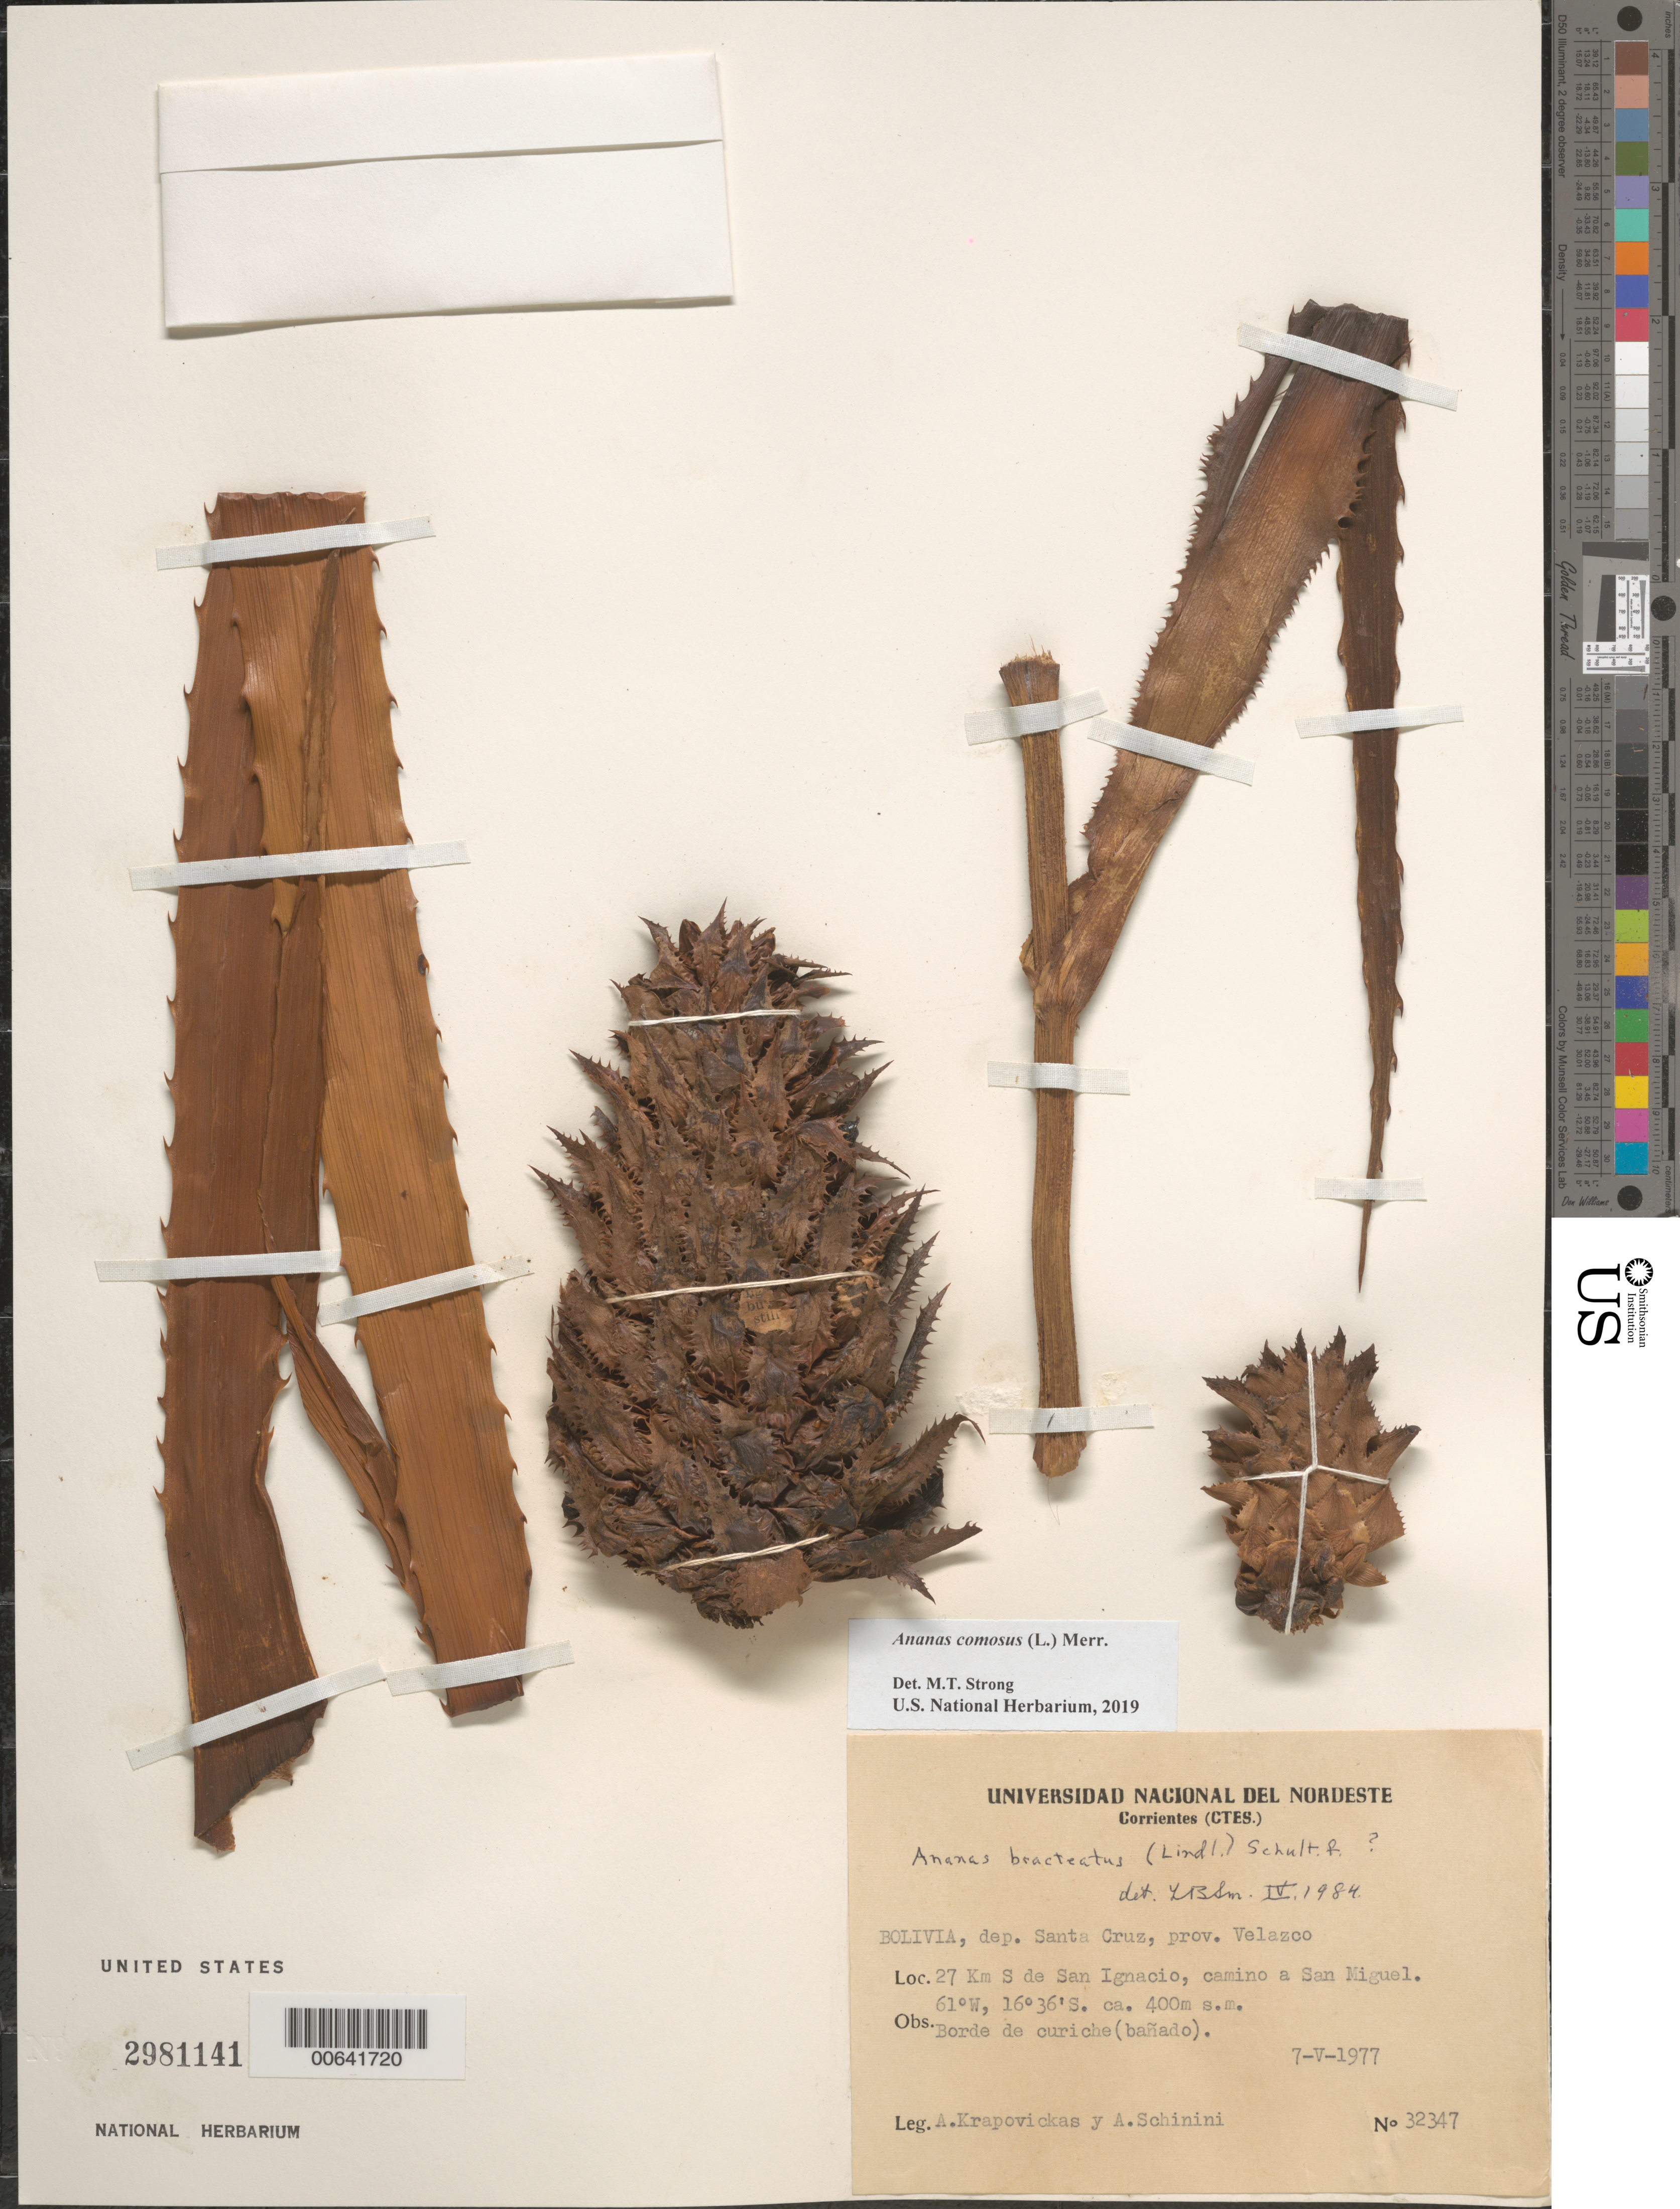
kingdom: Plantae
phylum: Tracheophyta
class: Liliopsida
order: Poales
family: Bromeliaceae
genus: Ananas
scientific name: Ananas comosus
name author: (L.) Merr.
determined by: Strong, Mark T., (BOT), Smithsonian Institution - National Museum of Natural History (UNITED STATES)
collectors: A. Krapovickas & A. Schinini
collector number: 32347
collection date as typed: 07 May 1977 or 05 Jul 1977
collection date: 1977-05-07 or 1977-07-05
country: Bolivia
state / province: Santa Cruz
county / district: Velasco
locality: Velasco. 27 km S de San Ignacio, Camino Sal Miguel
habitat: Borde de Curichi (Bañado)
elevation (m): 400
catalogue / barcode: US 2981141